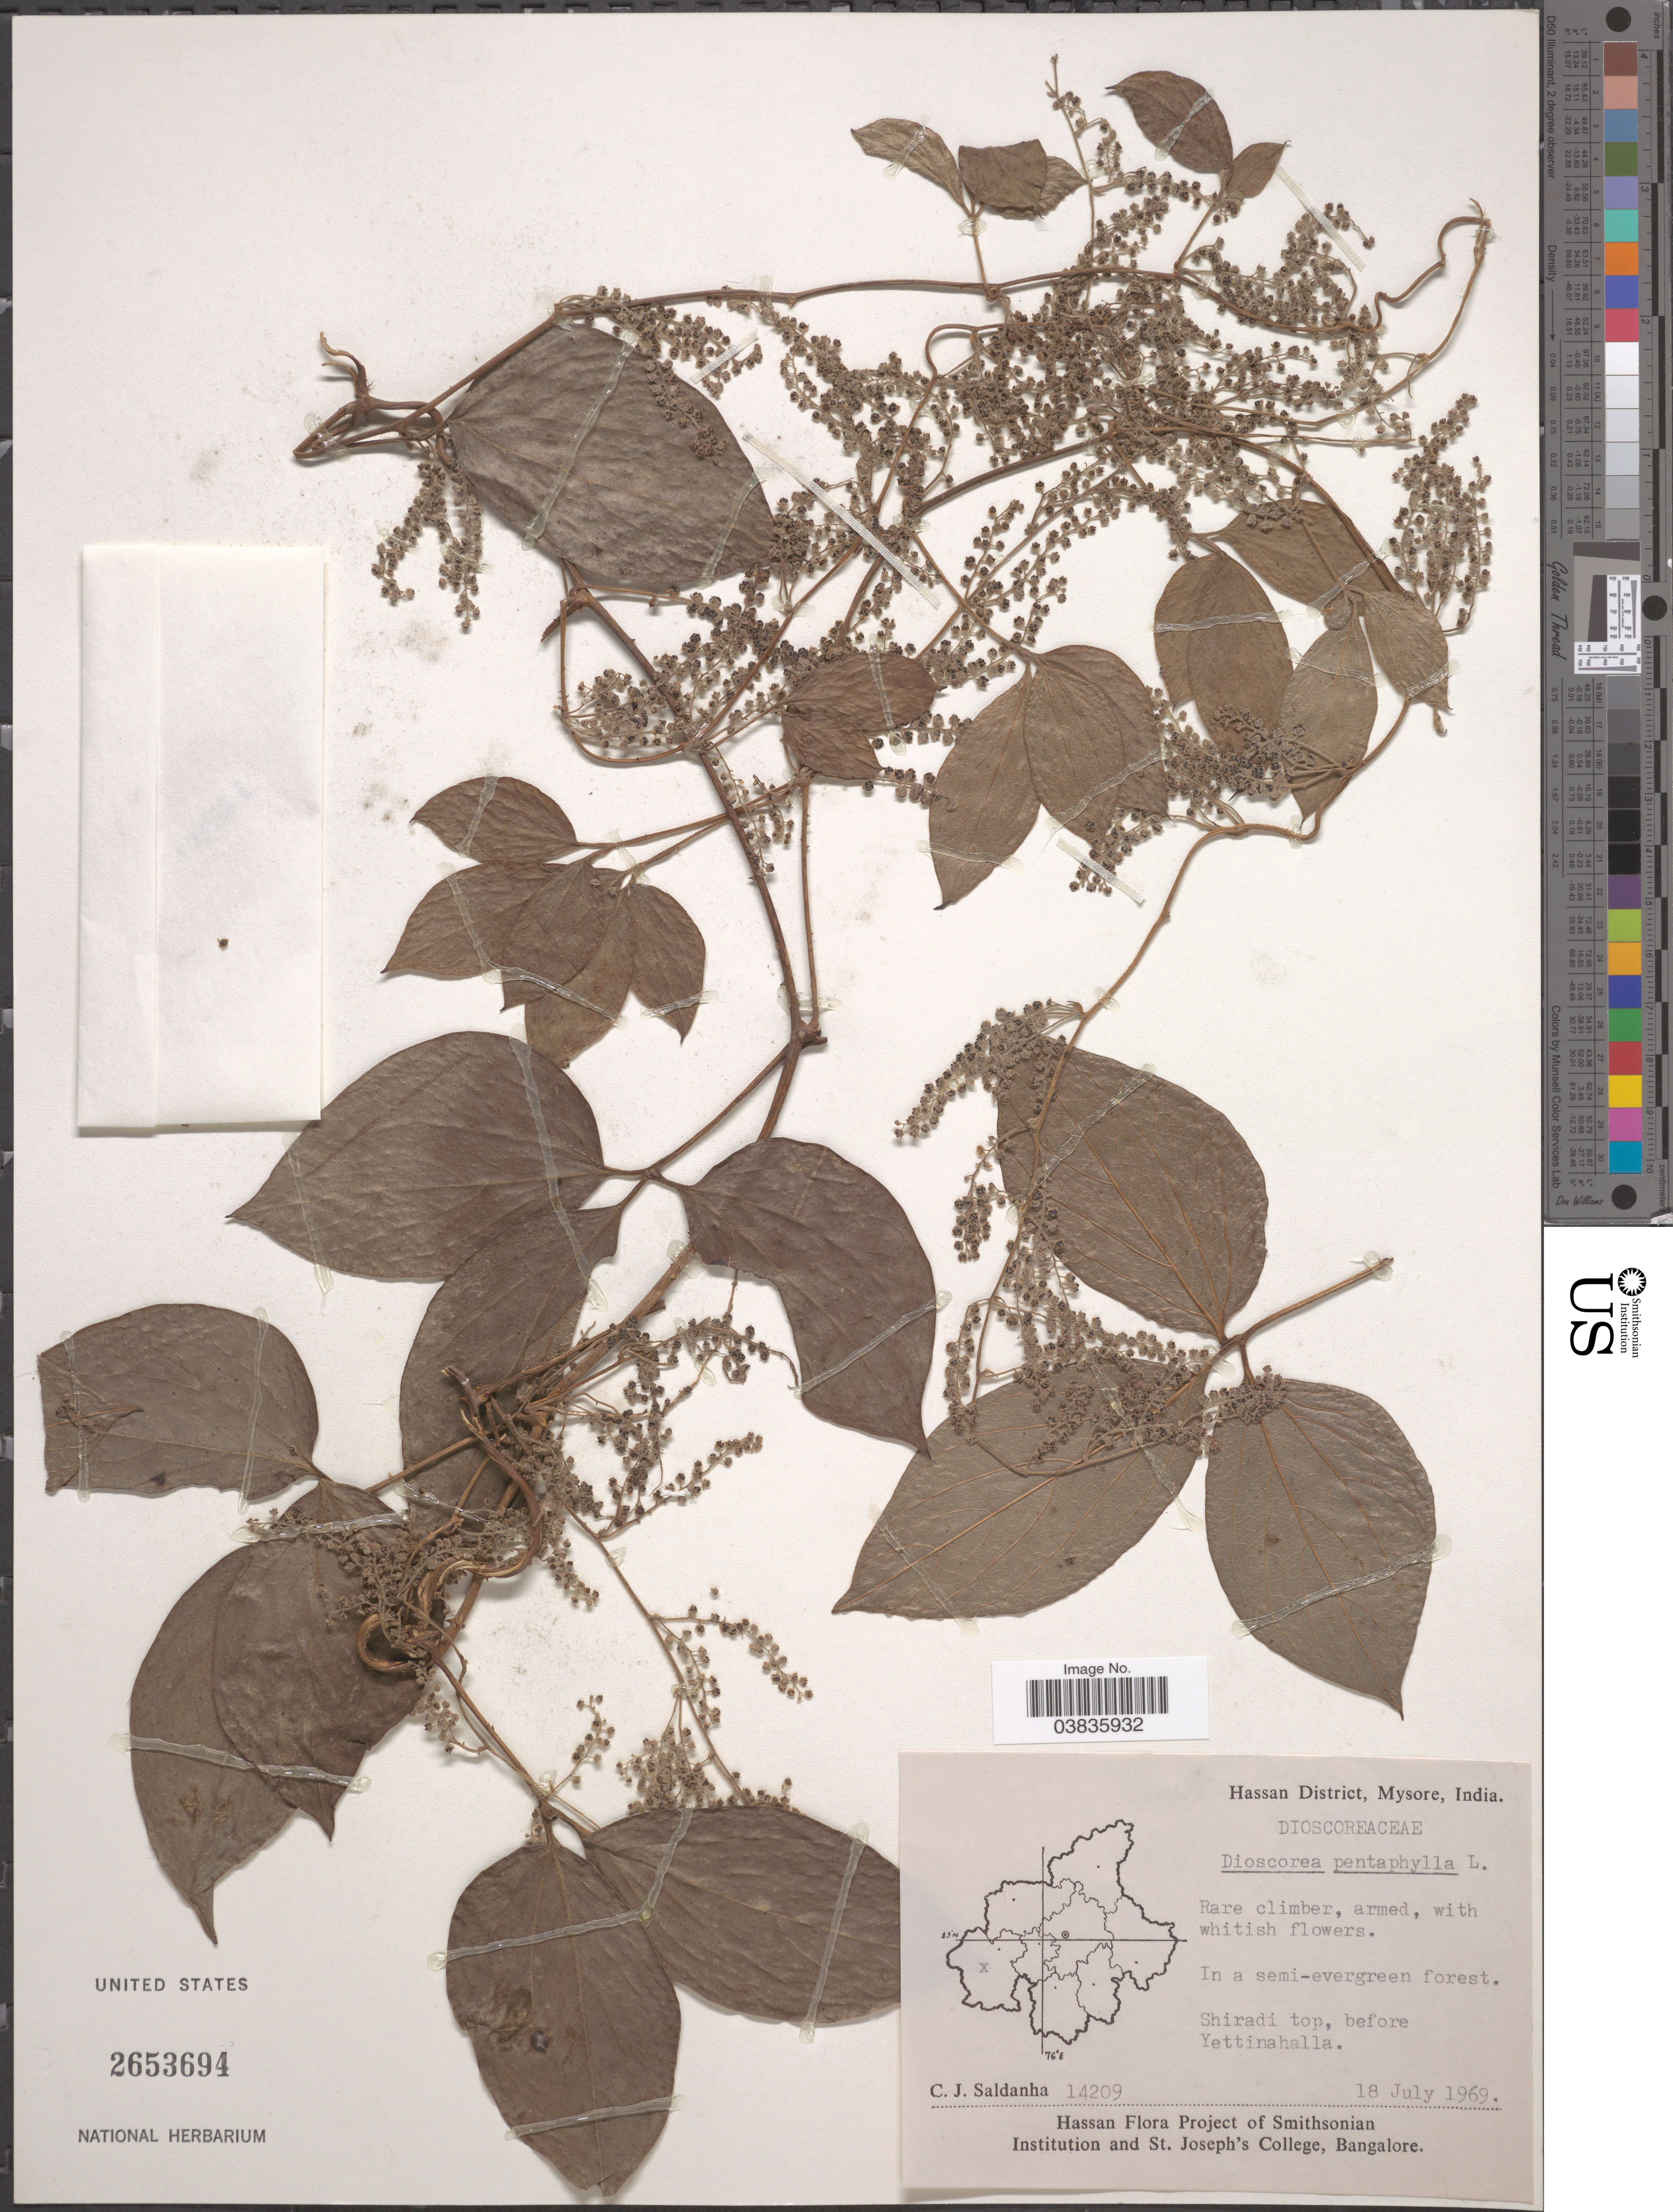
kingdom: Plantae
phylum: Tracheophyta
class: Liliopsida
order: Dioscoreales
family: Dioscoreaceae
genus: Dioscorea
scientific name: Dioscorea pentaphylla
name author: L.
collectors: C. J. Saldanha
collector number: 14209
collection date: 1969-07-18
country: India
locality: Hassan District, Mysore. Shiradi top, before Yettinahalla.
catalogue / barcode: US 2653694